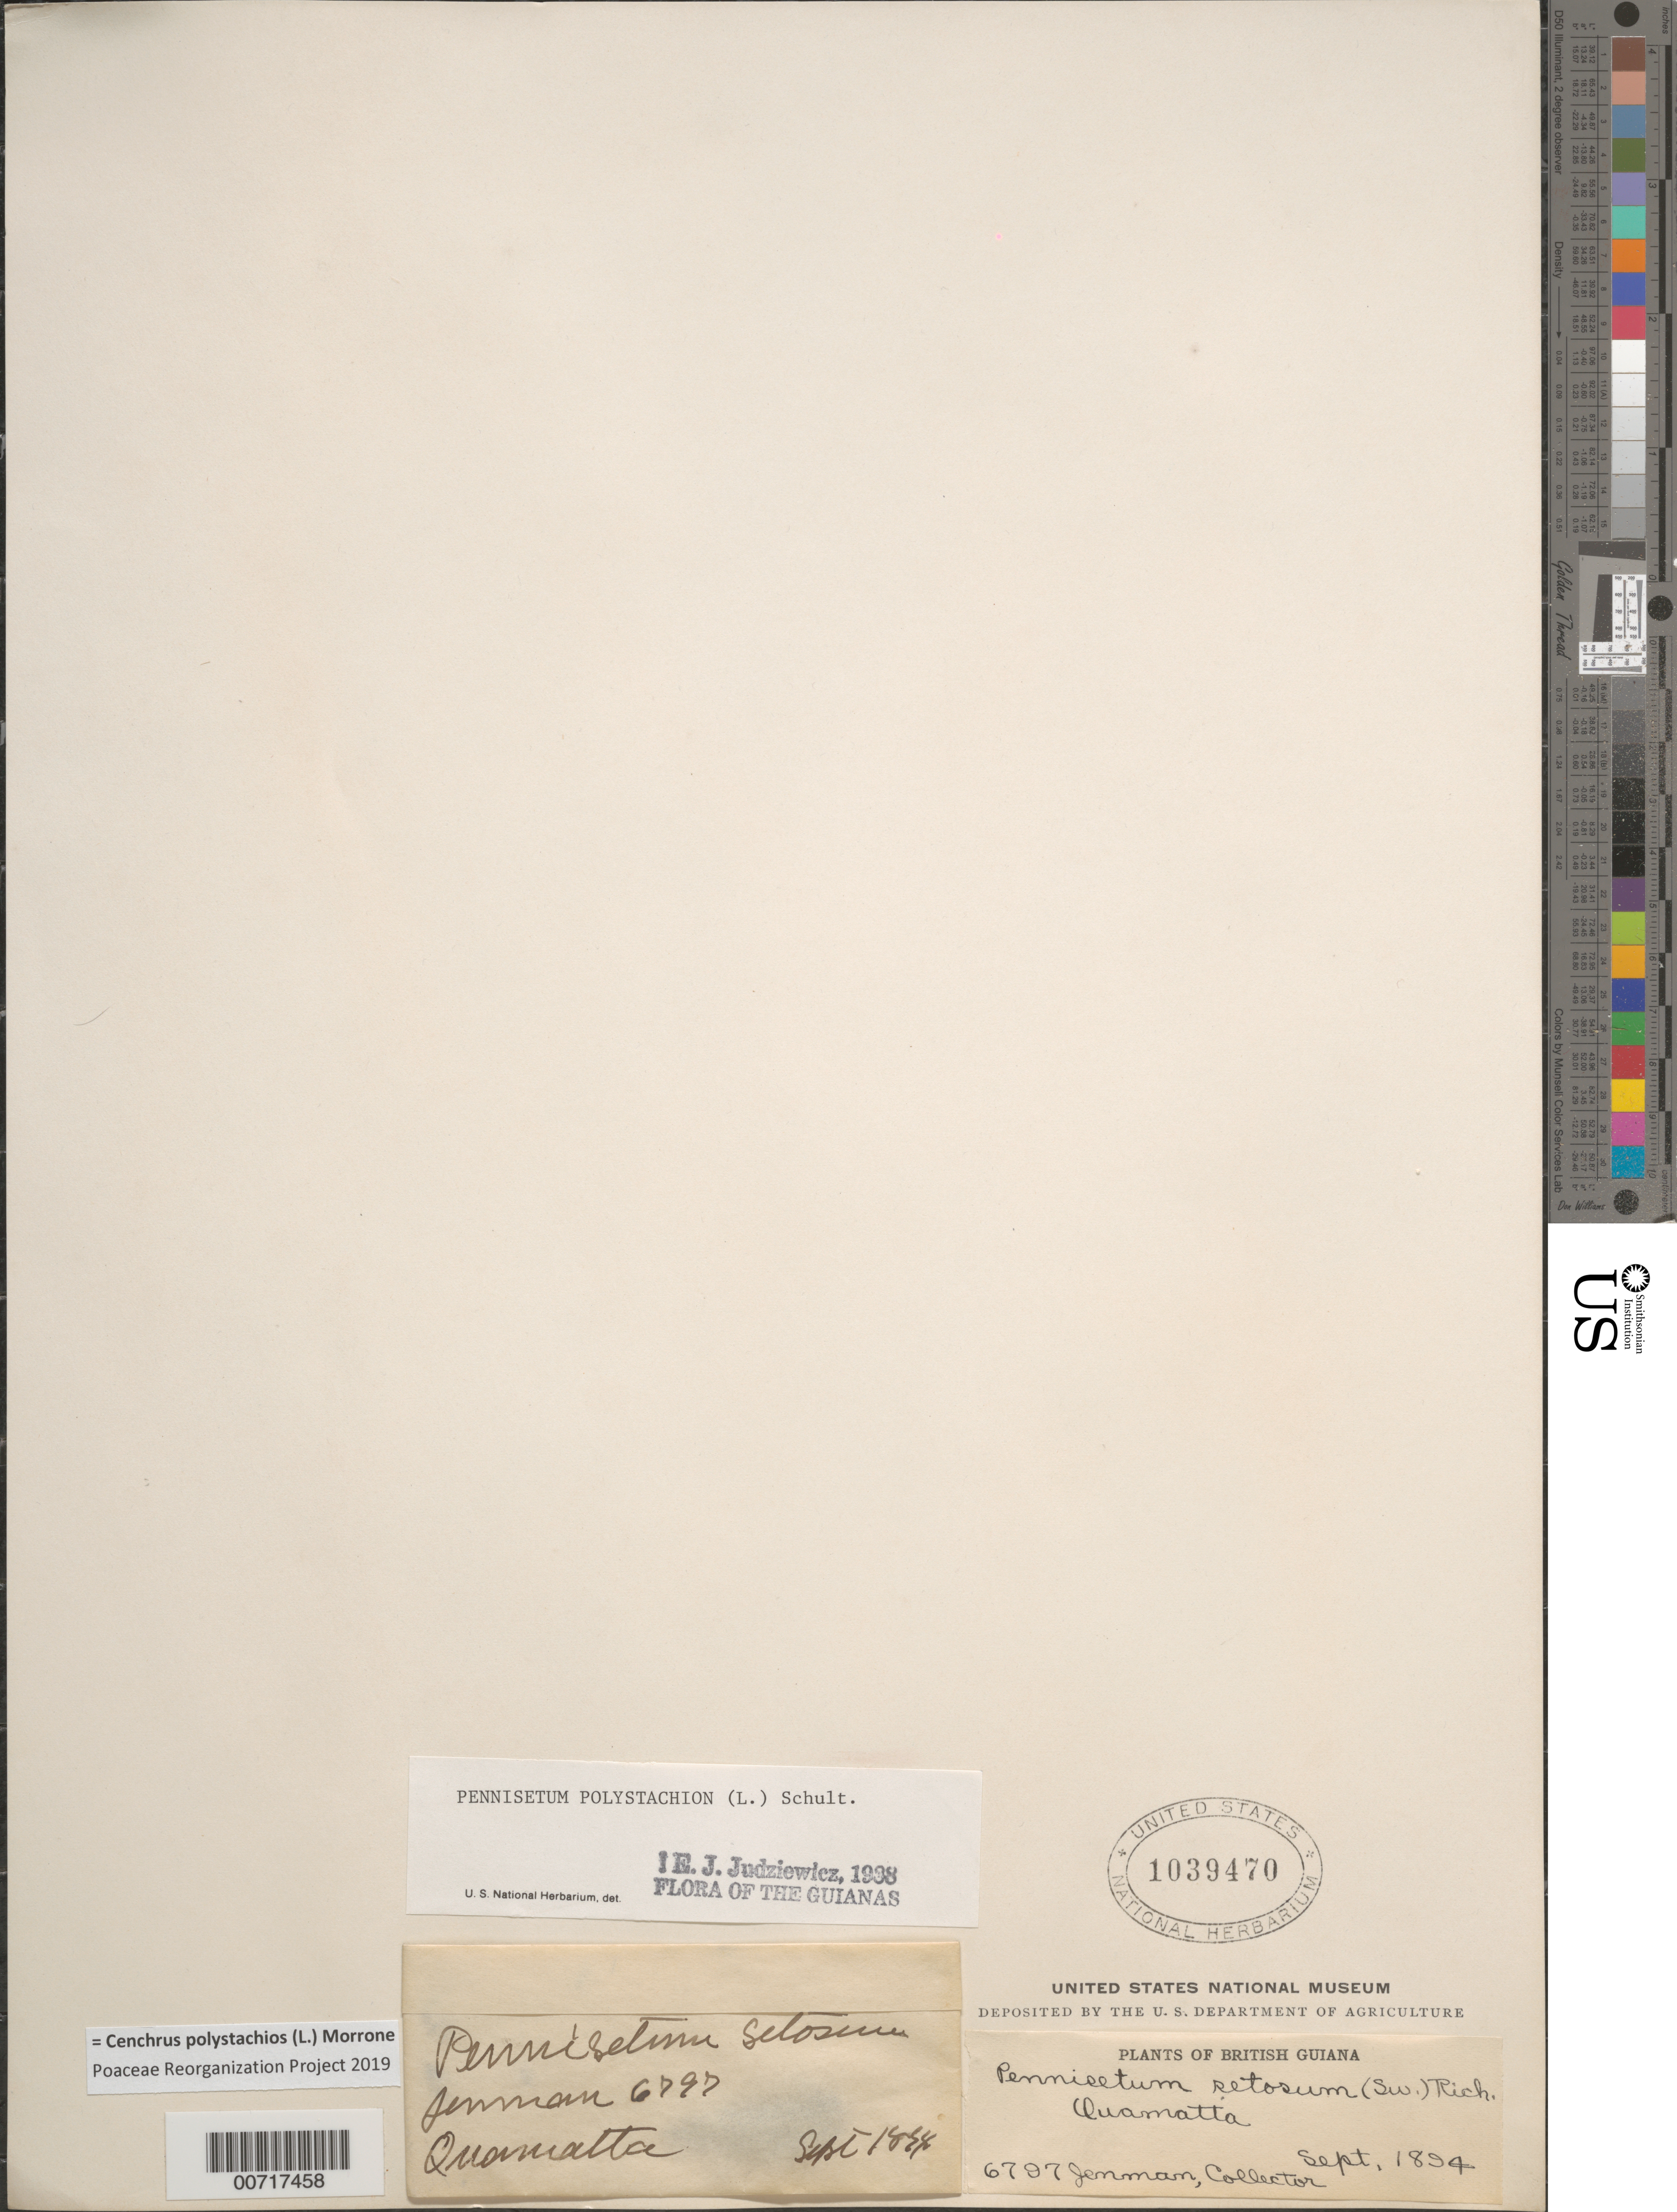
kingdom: Plantae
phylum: Tracheophyta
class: Liliopsida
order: Poales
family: Poaceae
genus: Cenchrus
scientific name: Cenchrus polystachios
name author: (L.) Morrone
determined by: Poaceae Reorganization Project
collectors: G. S. Jenman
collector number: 6797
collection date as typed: September 1894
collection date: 1894-09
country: Guyana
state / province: U. Takutu-U. Essequibo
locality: Rupununi R., Kuimatta (or Quimatta)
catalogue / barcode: US 1039470